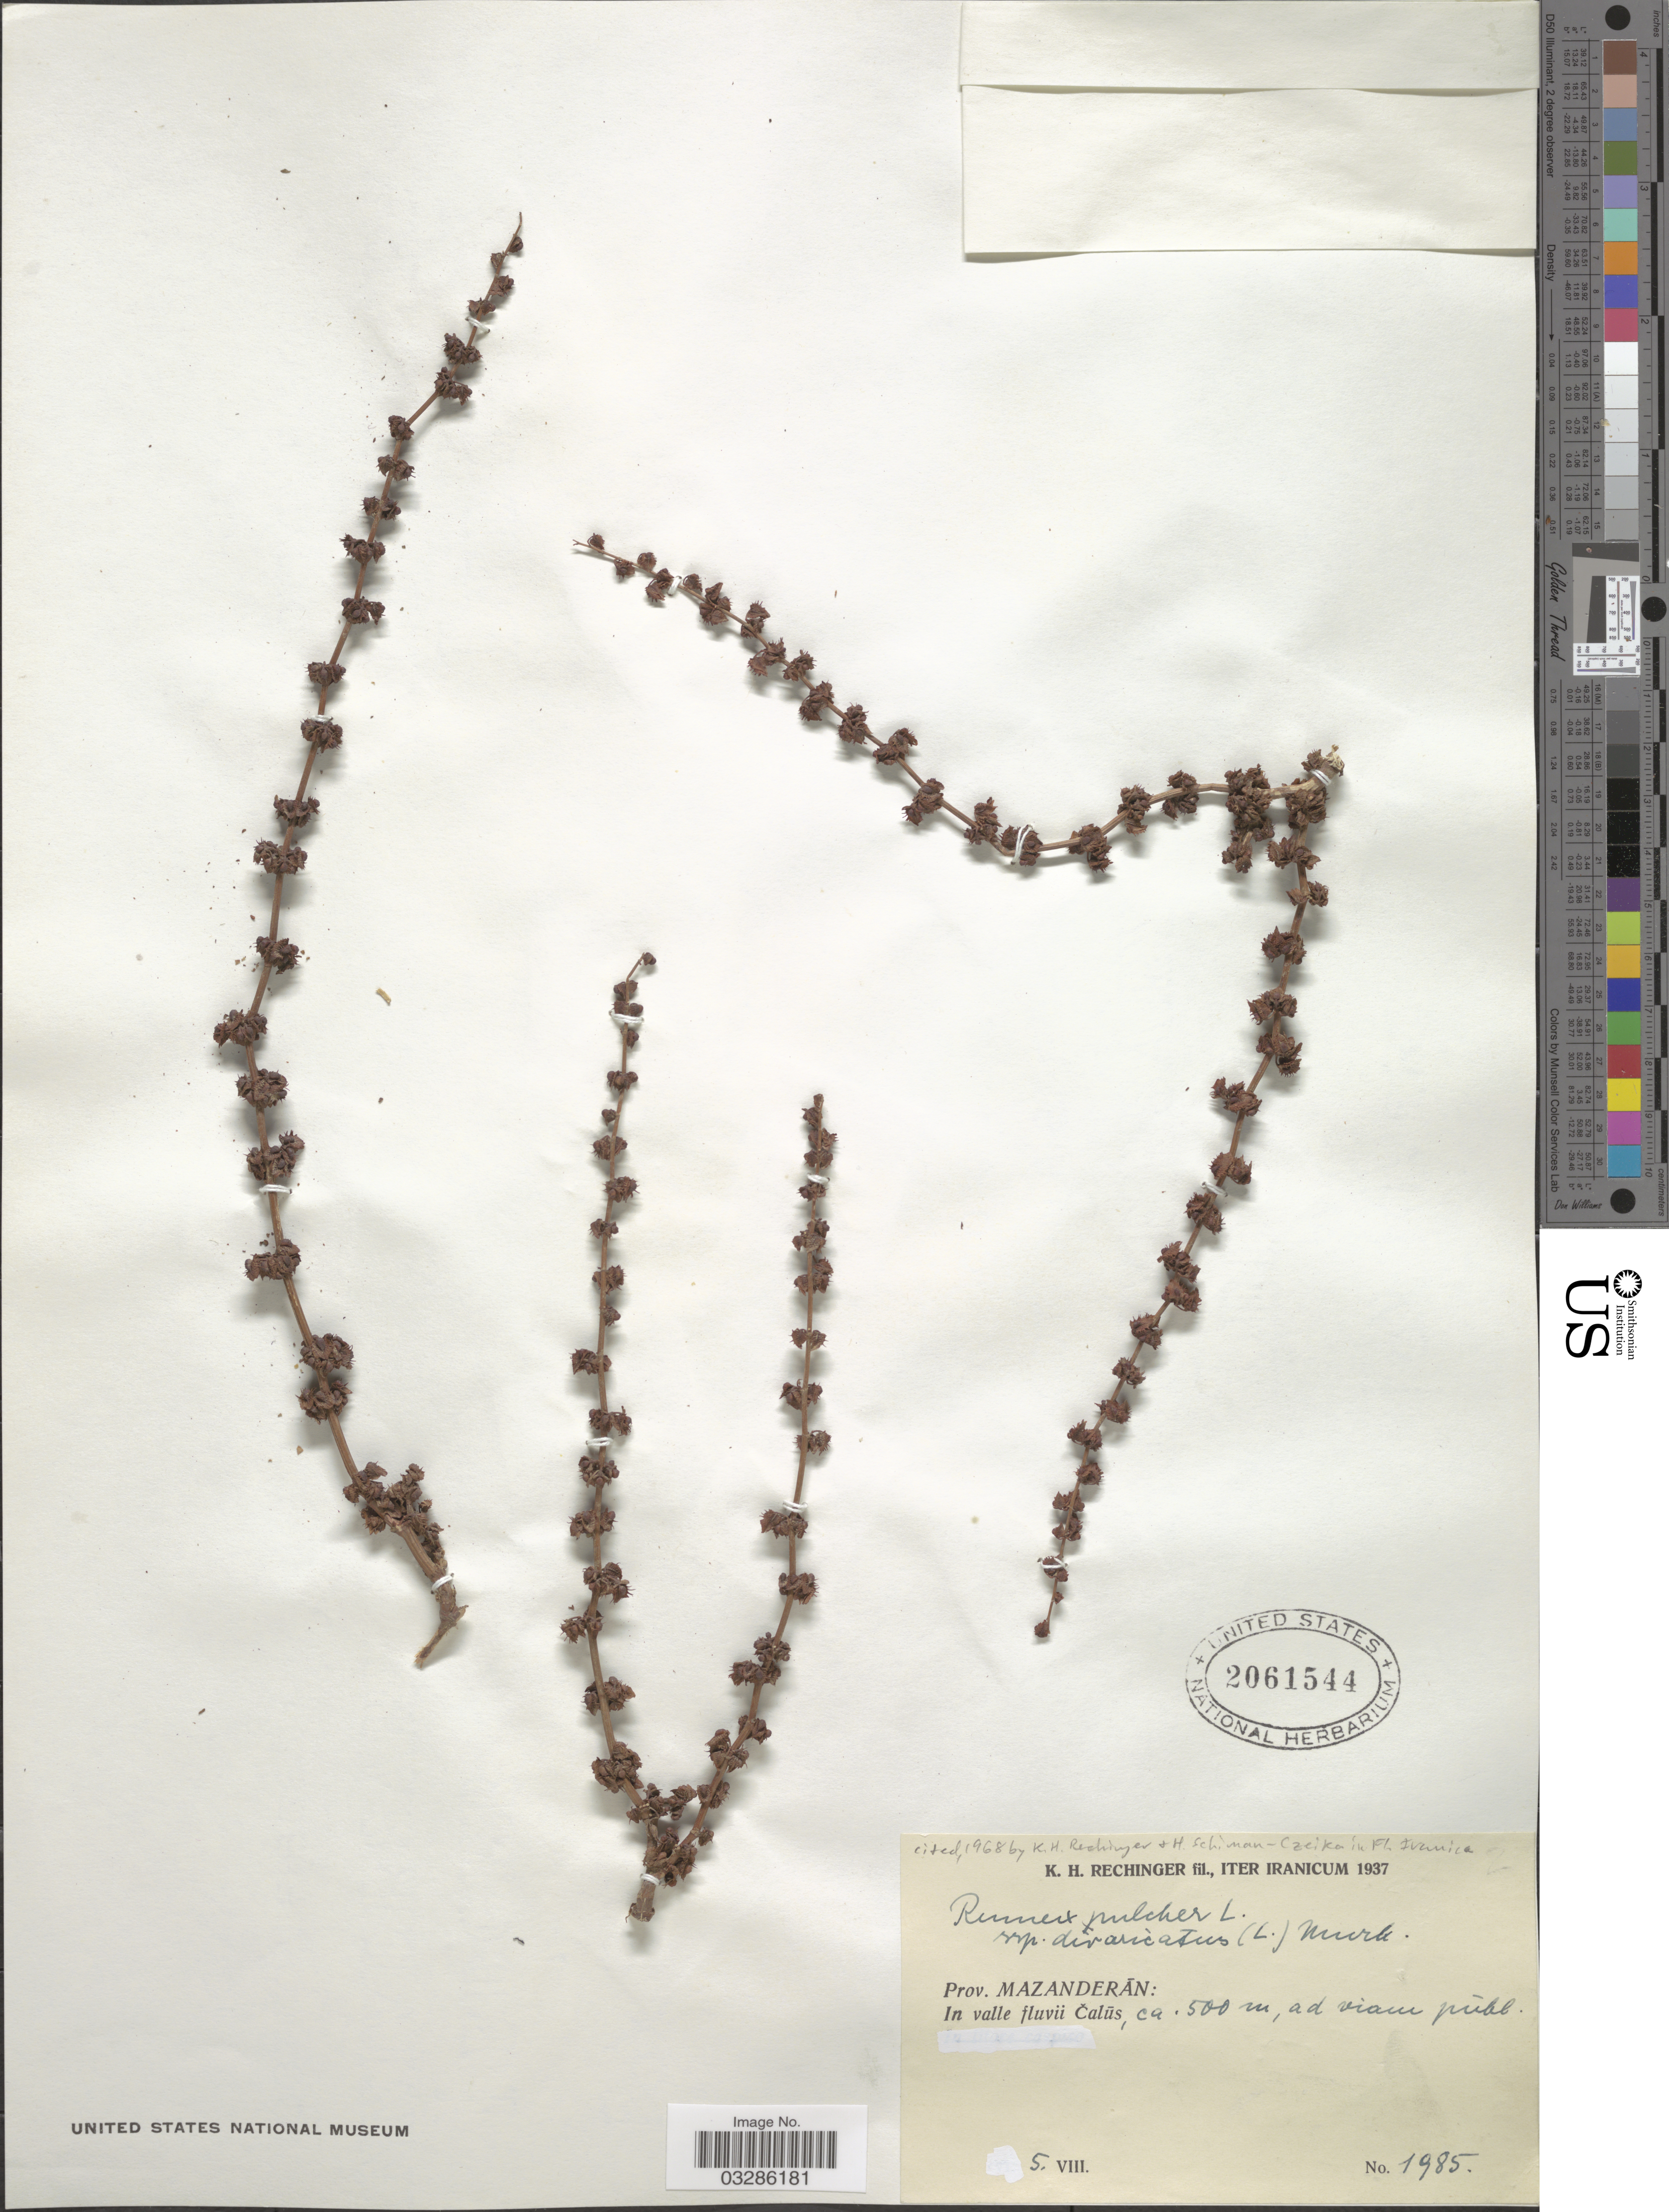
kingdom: Plantae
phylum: Tracheophyta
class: Magnoliopsida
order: Caryophyllales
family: Polygonaceae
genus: Rumex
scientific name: Rumex pulcher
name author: L.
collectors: K. H. Rechinger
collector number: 1985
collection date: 1937-08-05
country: Iran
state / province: Mazandaran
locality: Prov. Mazanderän: In valle fluvii Calüs.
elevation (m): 500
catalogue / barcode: US 2061544